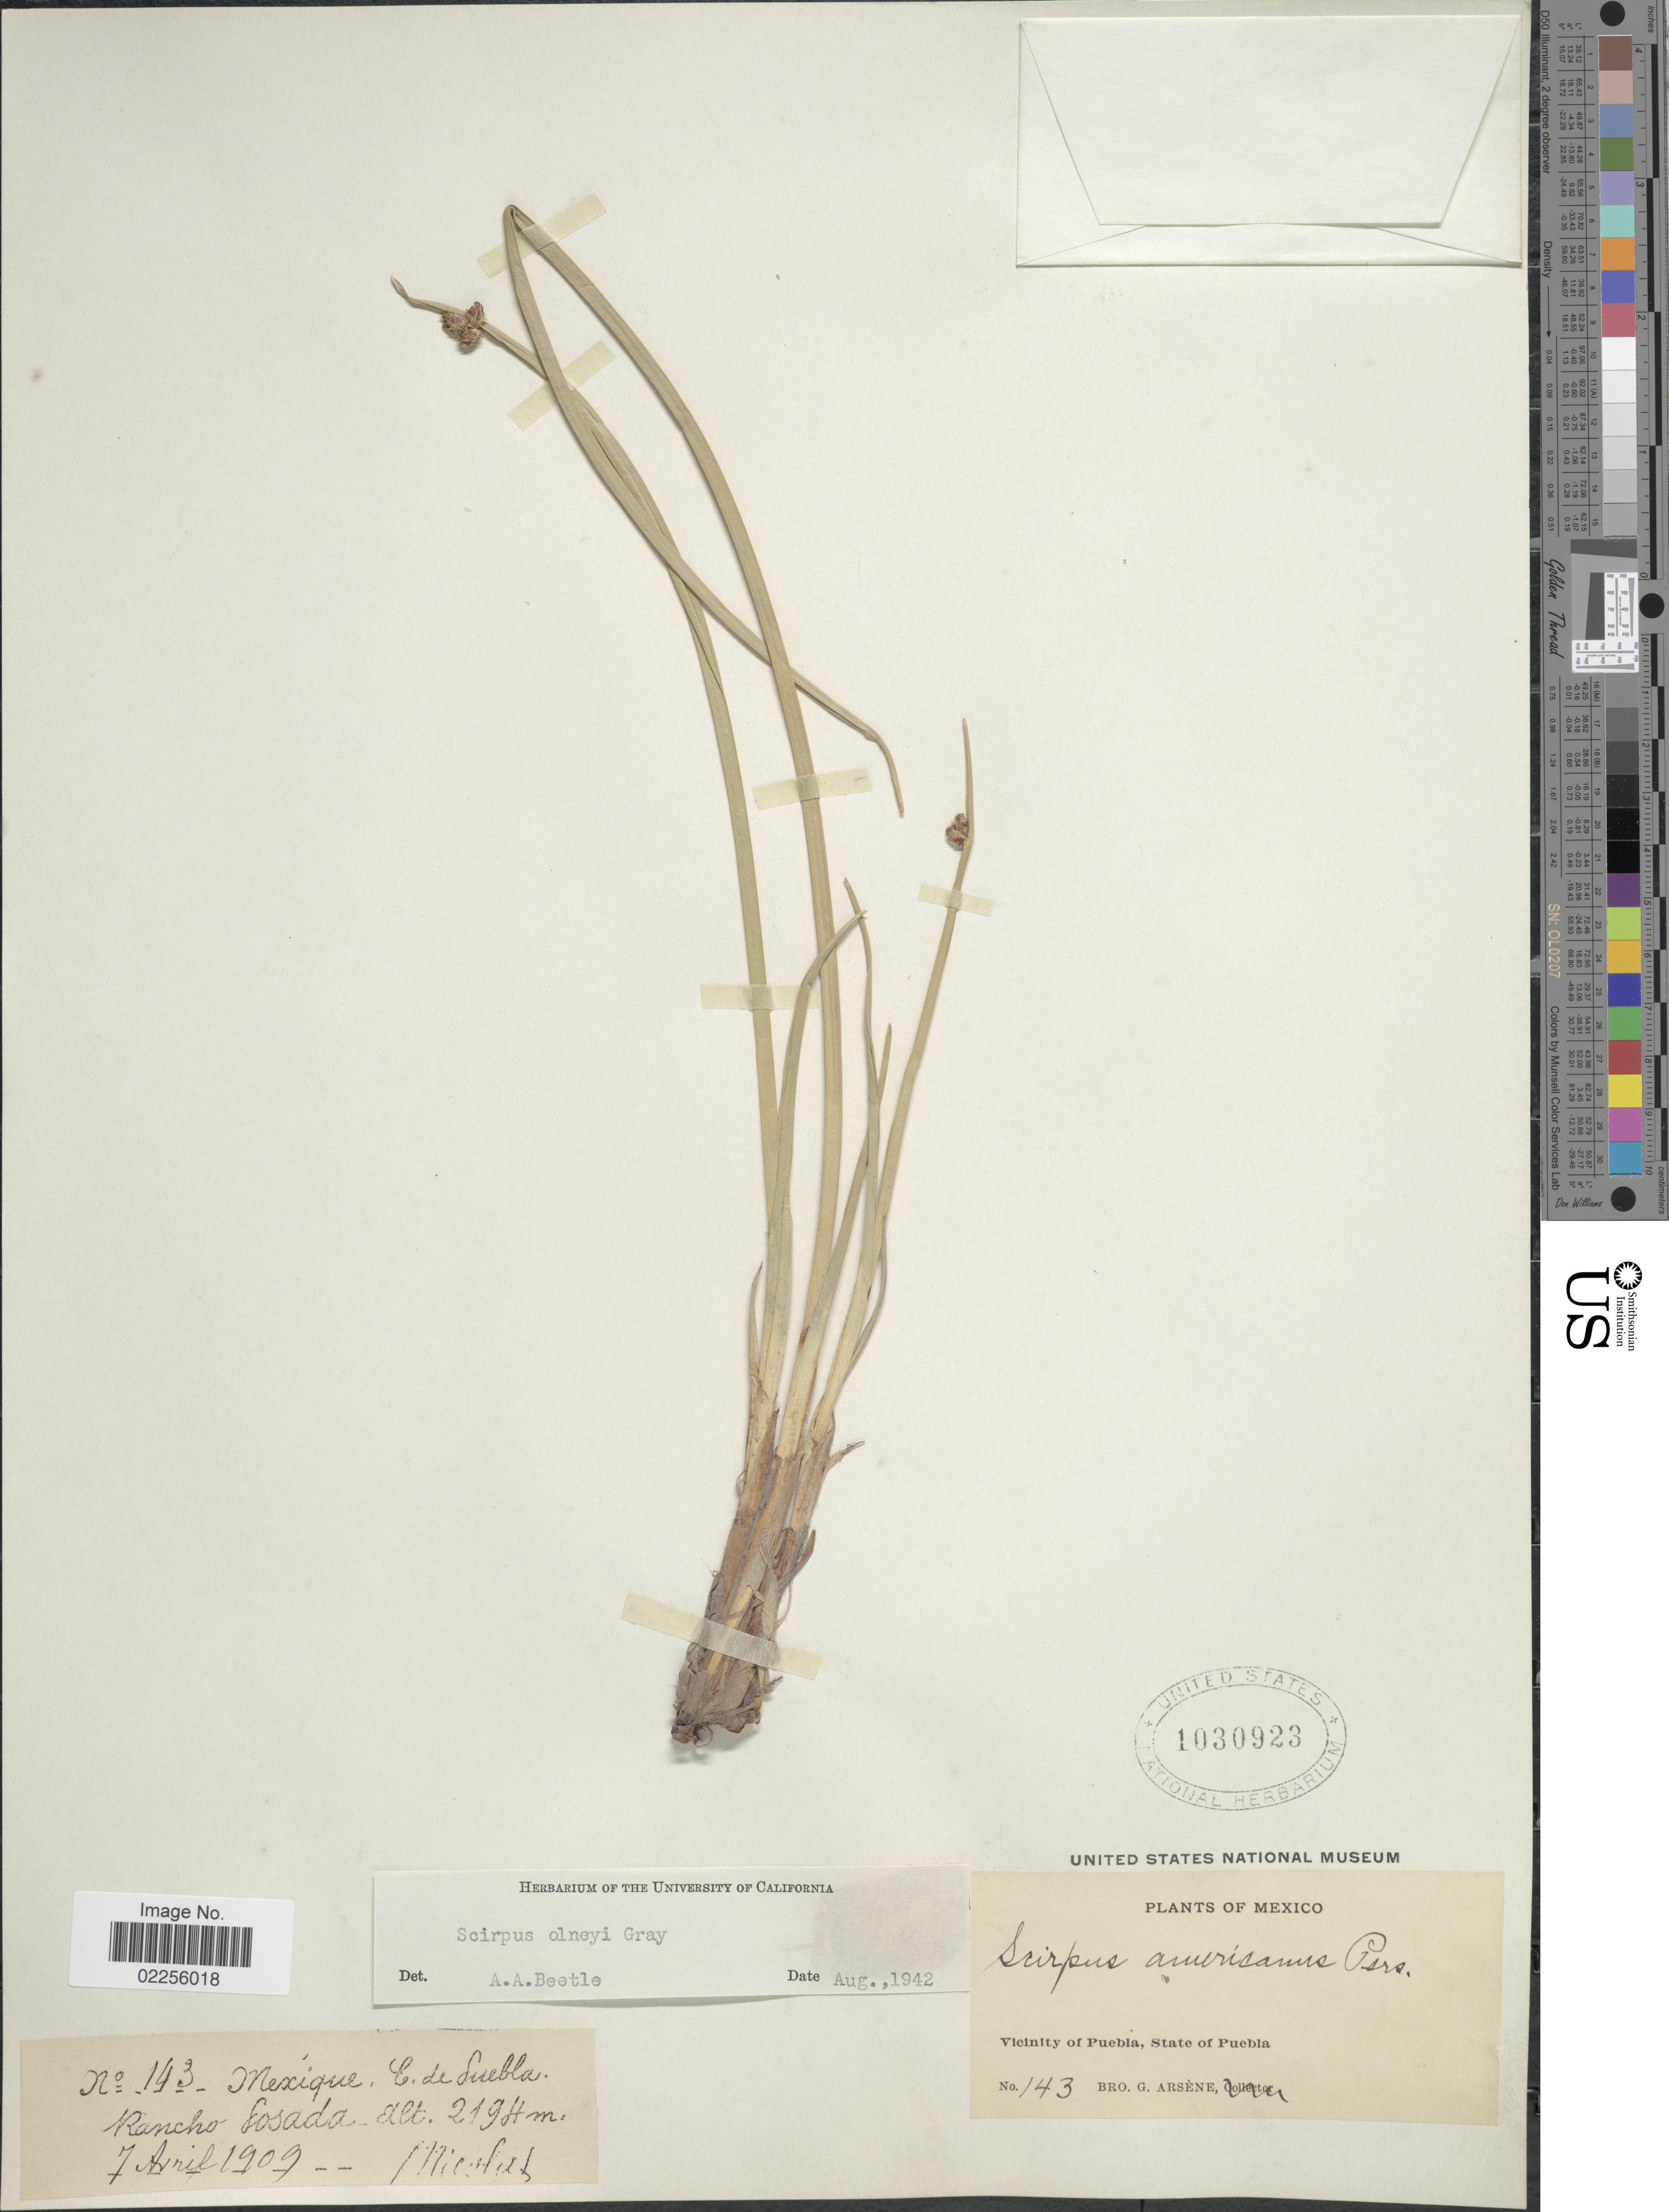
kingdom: Plantae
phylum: Tracheophyta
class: Liliopsida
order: Poales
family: Cyperaceae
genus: Schoenoplectus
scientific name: Schoenoplectus americanus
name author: (Pers.) Volkart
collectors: F. Nicolas & Bro. G. Arsène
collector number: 143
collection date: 1909-04-07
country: Mexico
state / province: Puebla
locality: Rancho Tosada, Vicinity of Puebla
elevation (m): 2194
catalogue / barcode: US 1030923